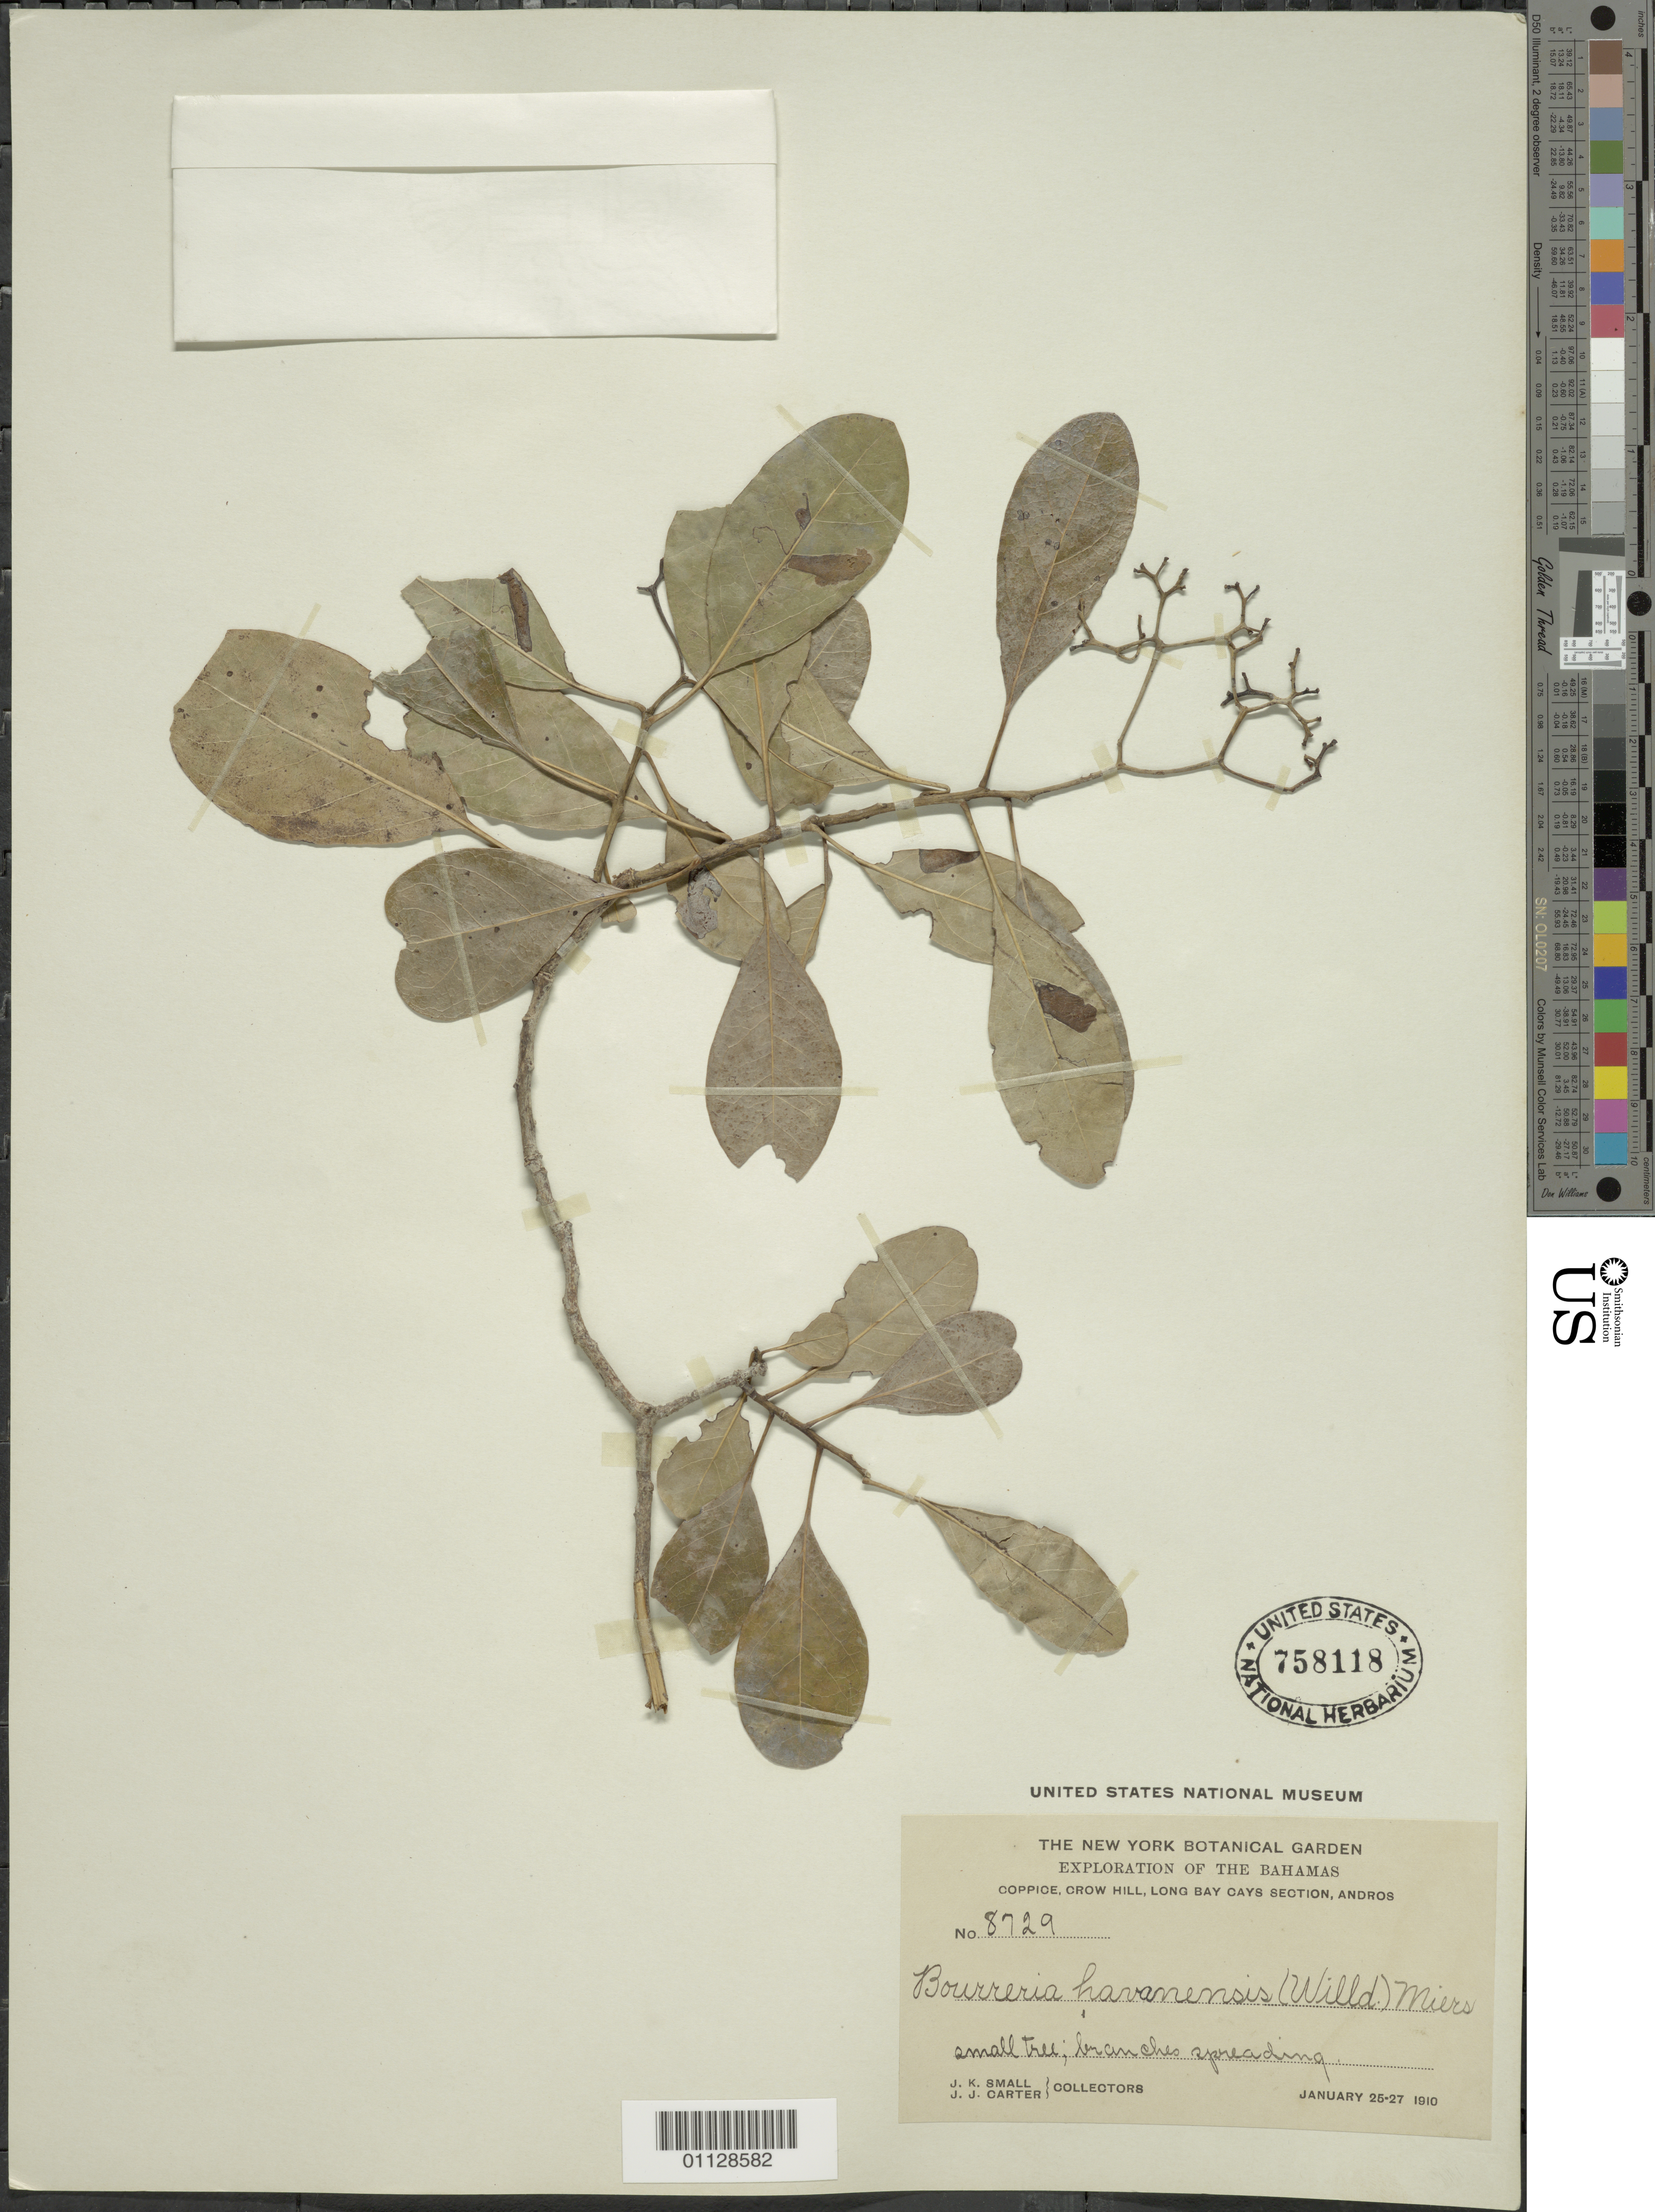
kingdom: Plantae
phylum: Tracheophyta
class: Magnoliopsida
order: Boraginales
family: Ehretiaceae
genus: Bourreria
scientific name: Bourreria succulenta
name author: Jacq.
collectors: J. K. Small & J. J. Carter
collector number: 8729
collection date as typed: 25 Jan 1910 to 27 Jan 1910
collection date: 1910-01-25/1910-01-27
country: Bahamas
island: Andros I.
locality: Coppice, Crow Hill, Long Bay Cays Section.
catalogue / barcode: US 758118